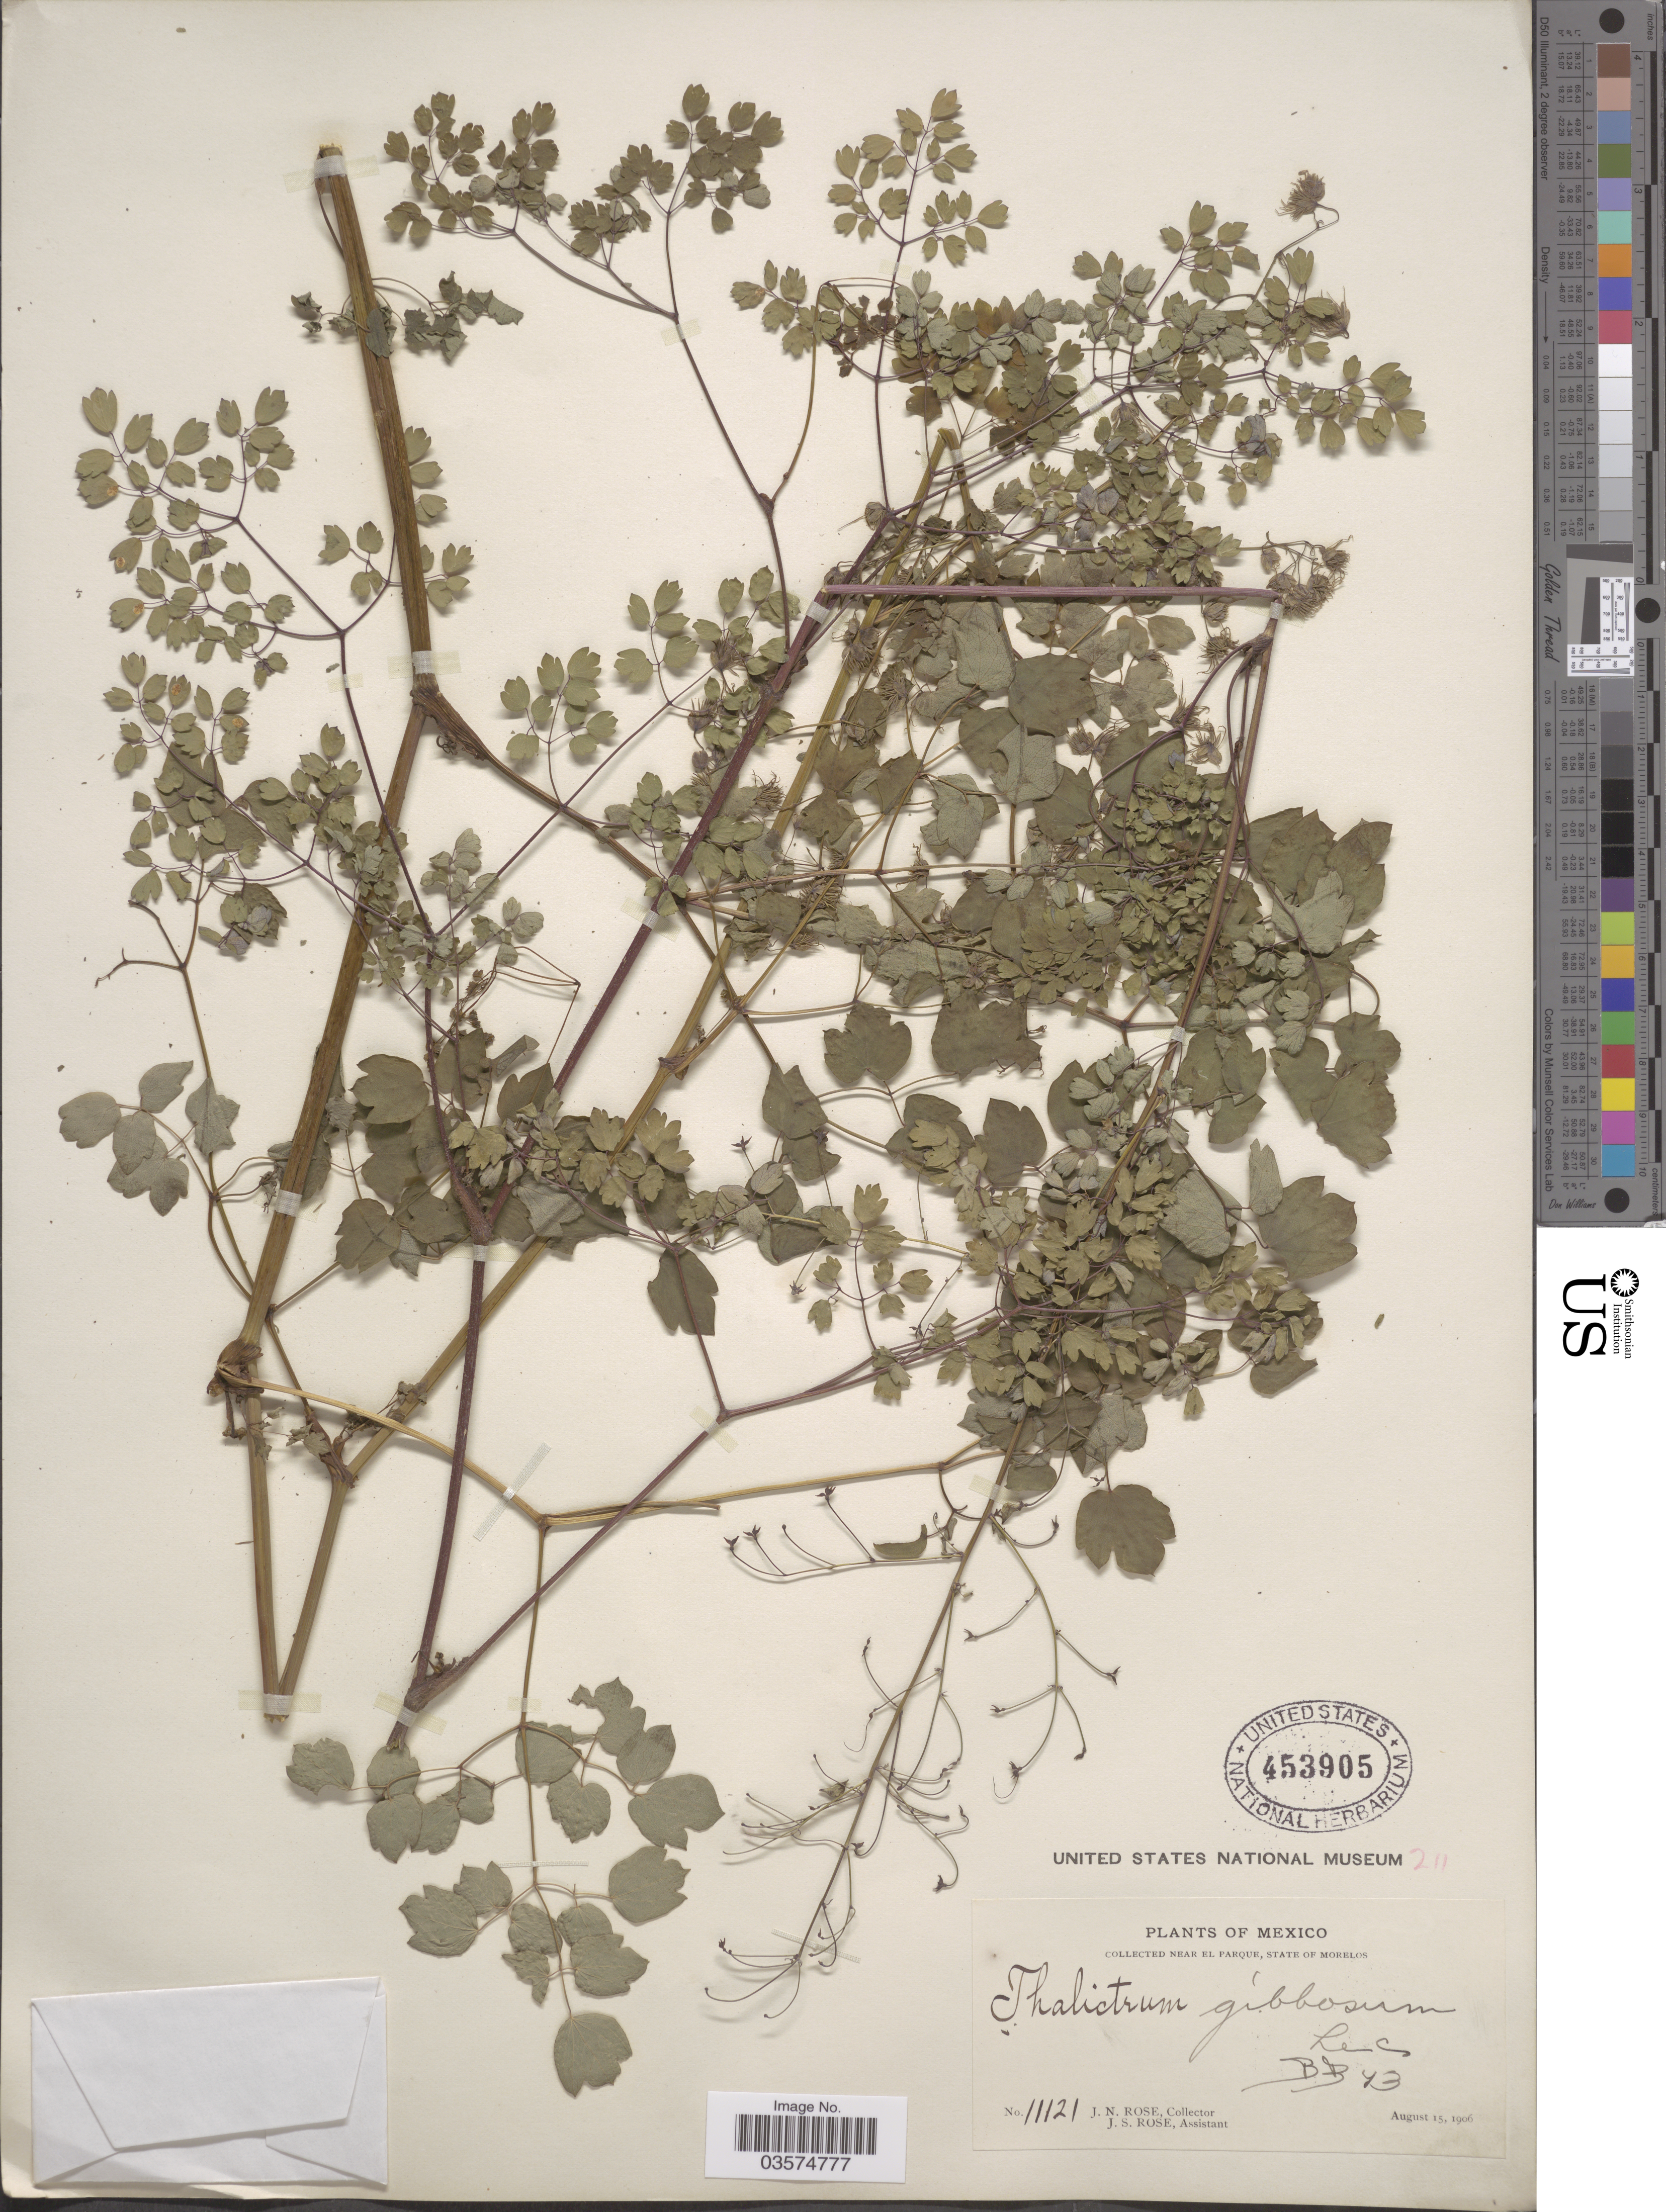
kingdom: Plantae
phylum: Tracheophyta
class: Magnoliopsida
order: Ranunculales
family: Ranunculaceae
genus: Thalictrum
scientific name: Thalictrum gibbosum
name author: Lec.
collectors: J. N. Rose & J. S. Rose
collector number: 11121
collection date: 1906-08-15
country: Mexico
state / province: Morelos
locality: Near el Parque.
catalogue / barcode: US 453905